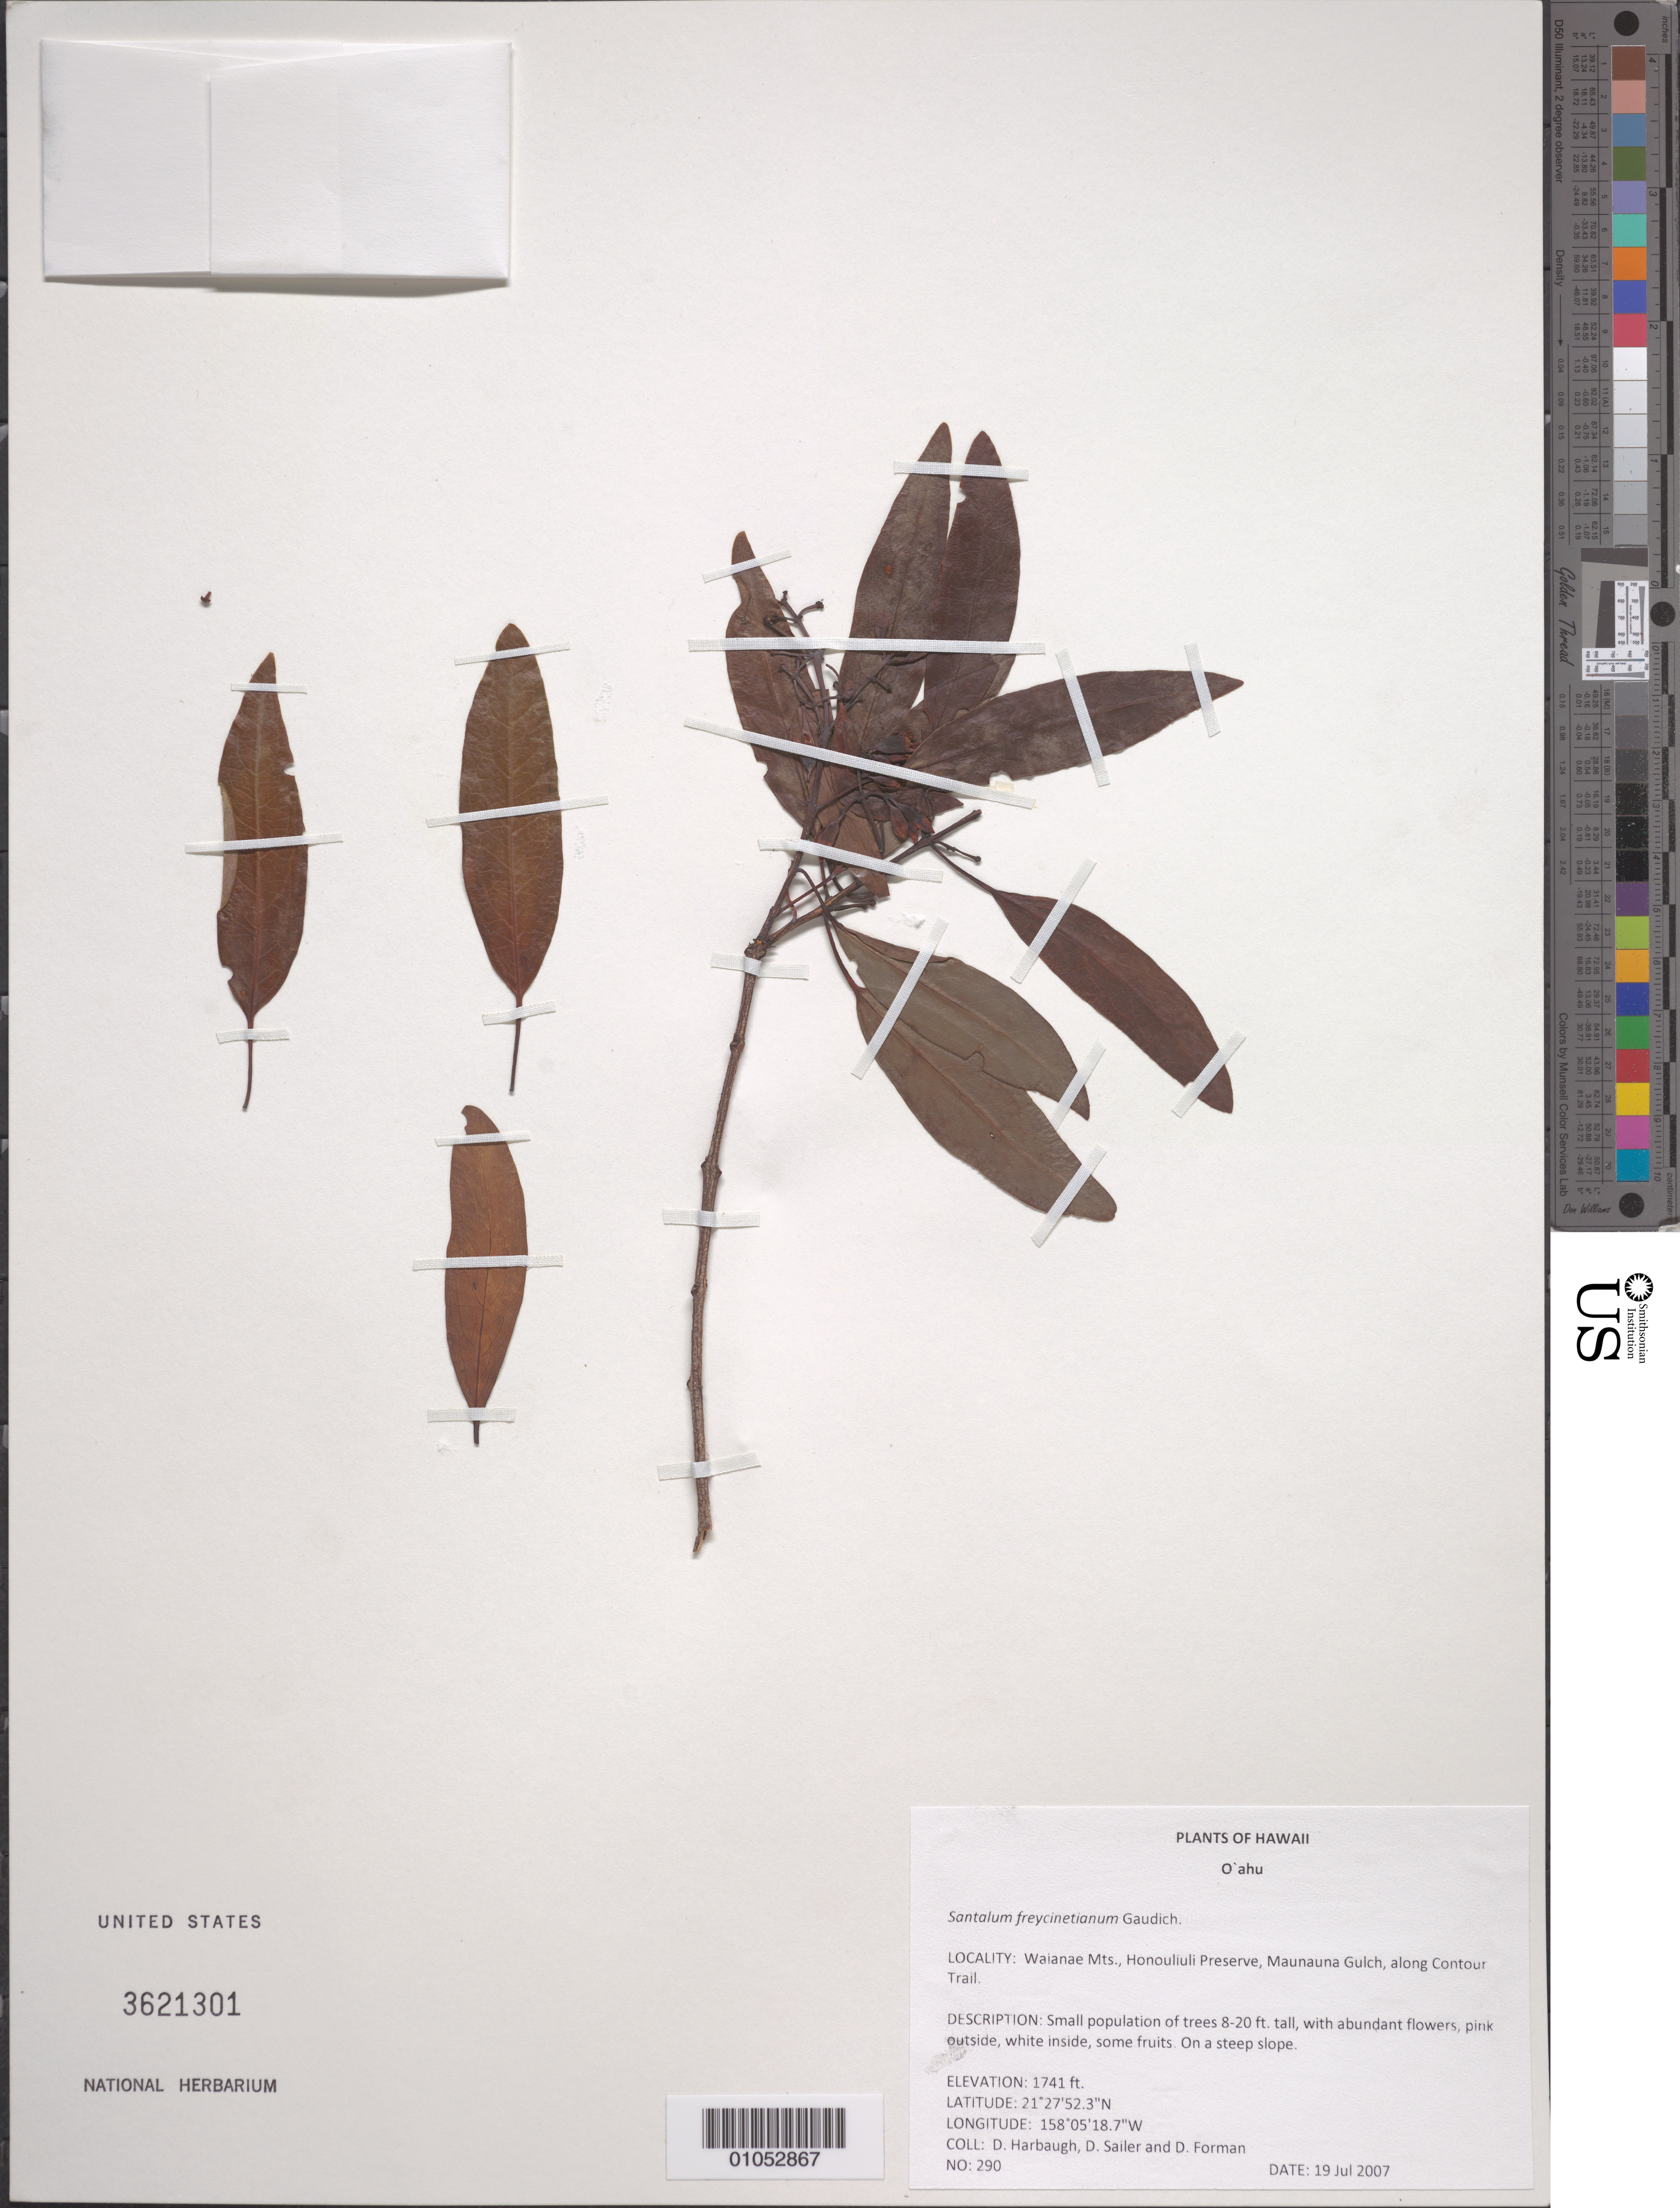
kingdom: Plantae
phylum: Tracheophyta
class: Magnoliopsida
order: Santalales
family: Santalaceae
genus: Santalum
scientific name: Santalum freycinetianum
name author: Gaudich.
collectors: D. Harbaugh, D. Sailer & D. Forman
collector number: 290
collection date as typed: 19 Jul 2007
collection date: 2007-07-19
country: United States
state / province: Hawaii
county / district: Honolulu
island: Oahu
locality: Waianae Mts., Honouliuli Preserve, Maunauna Gulch, along Contour Trail.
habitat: On a steep slope.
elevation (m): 531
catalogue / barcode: US 3621301